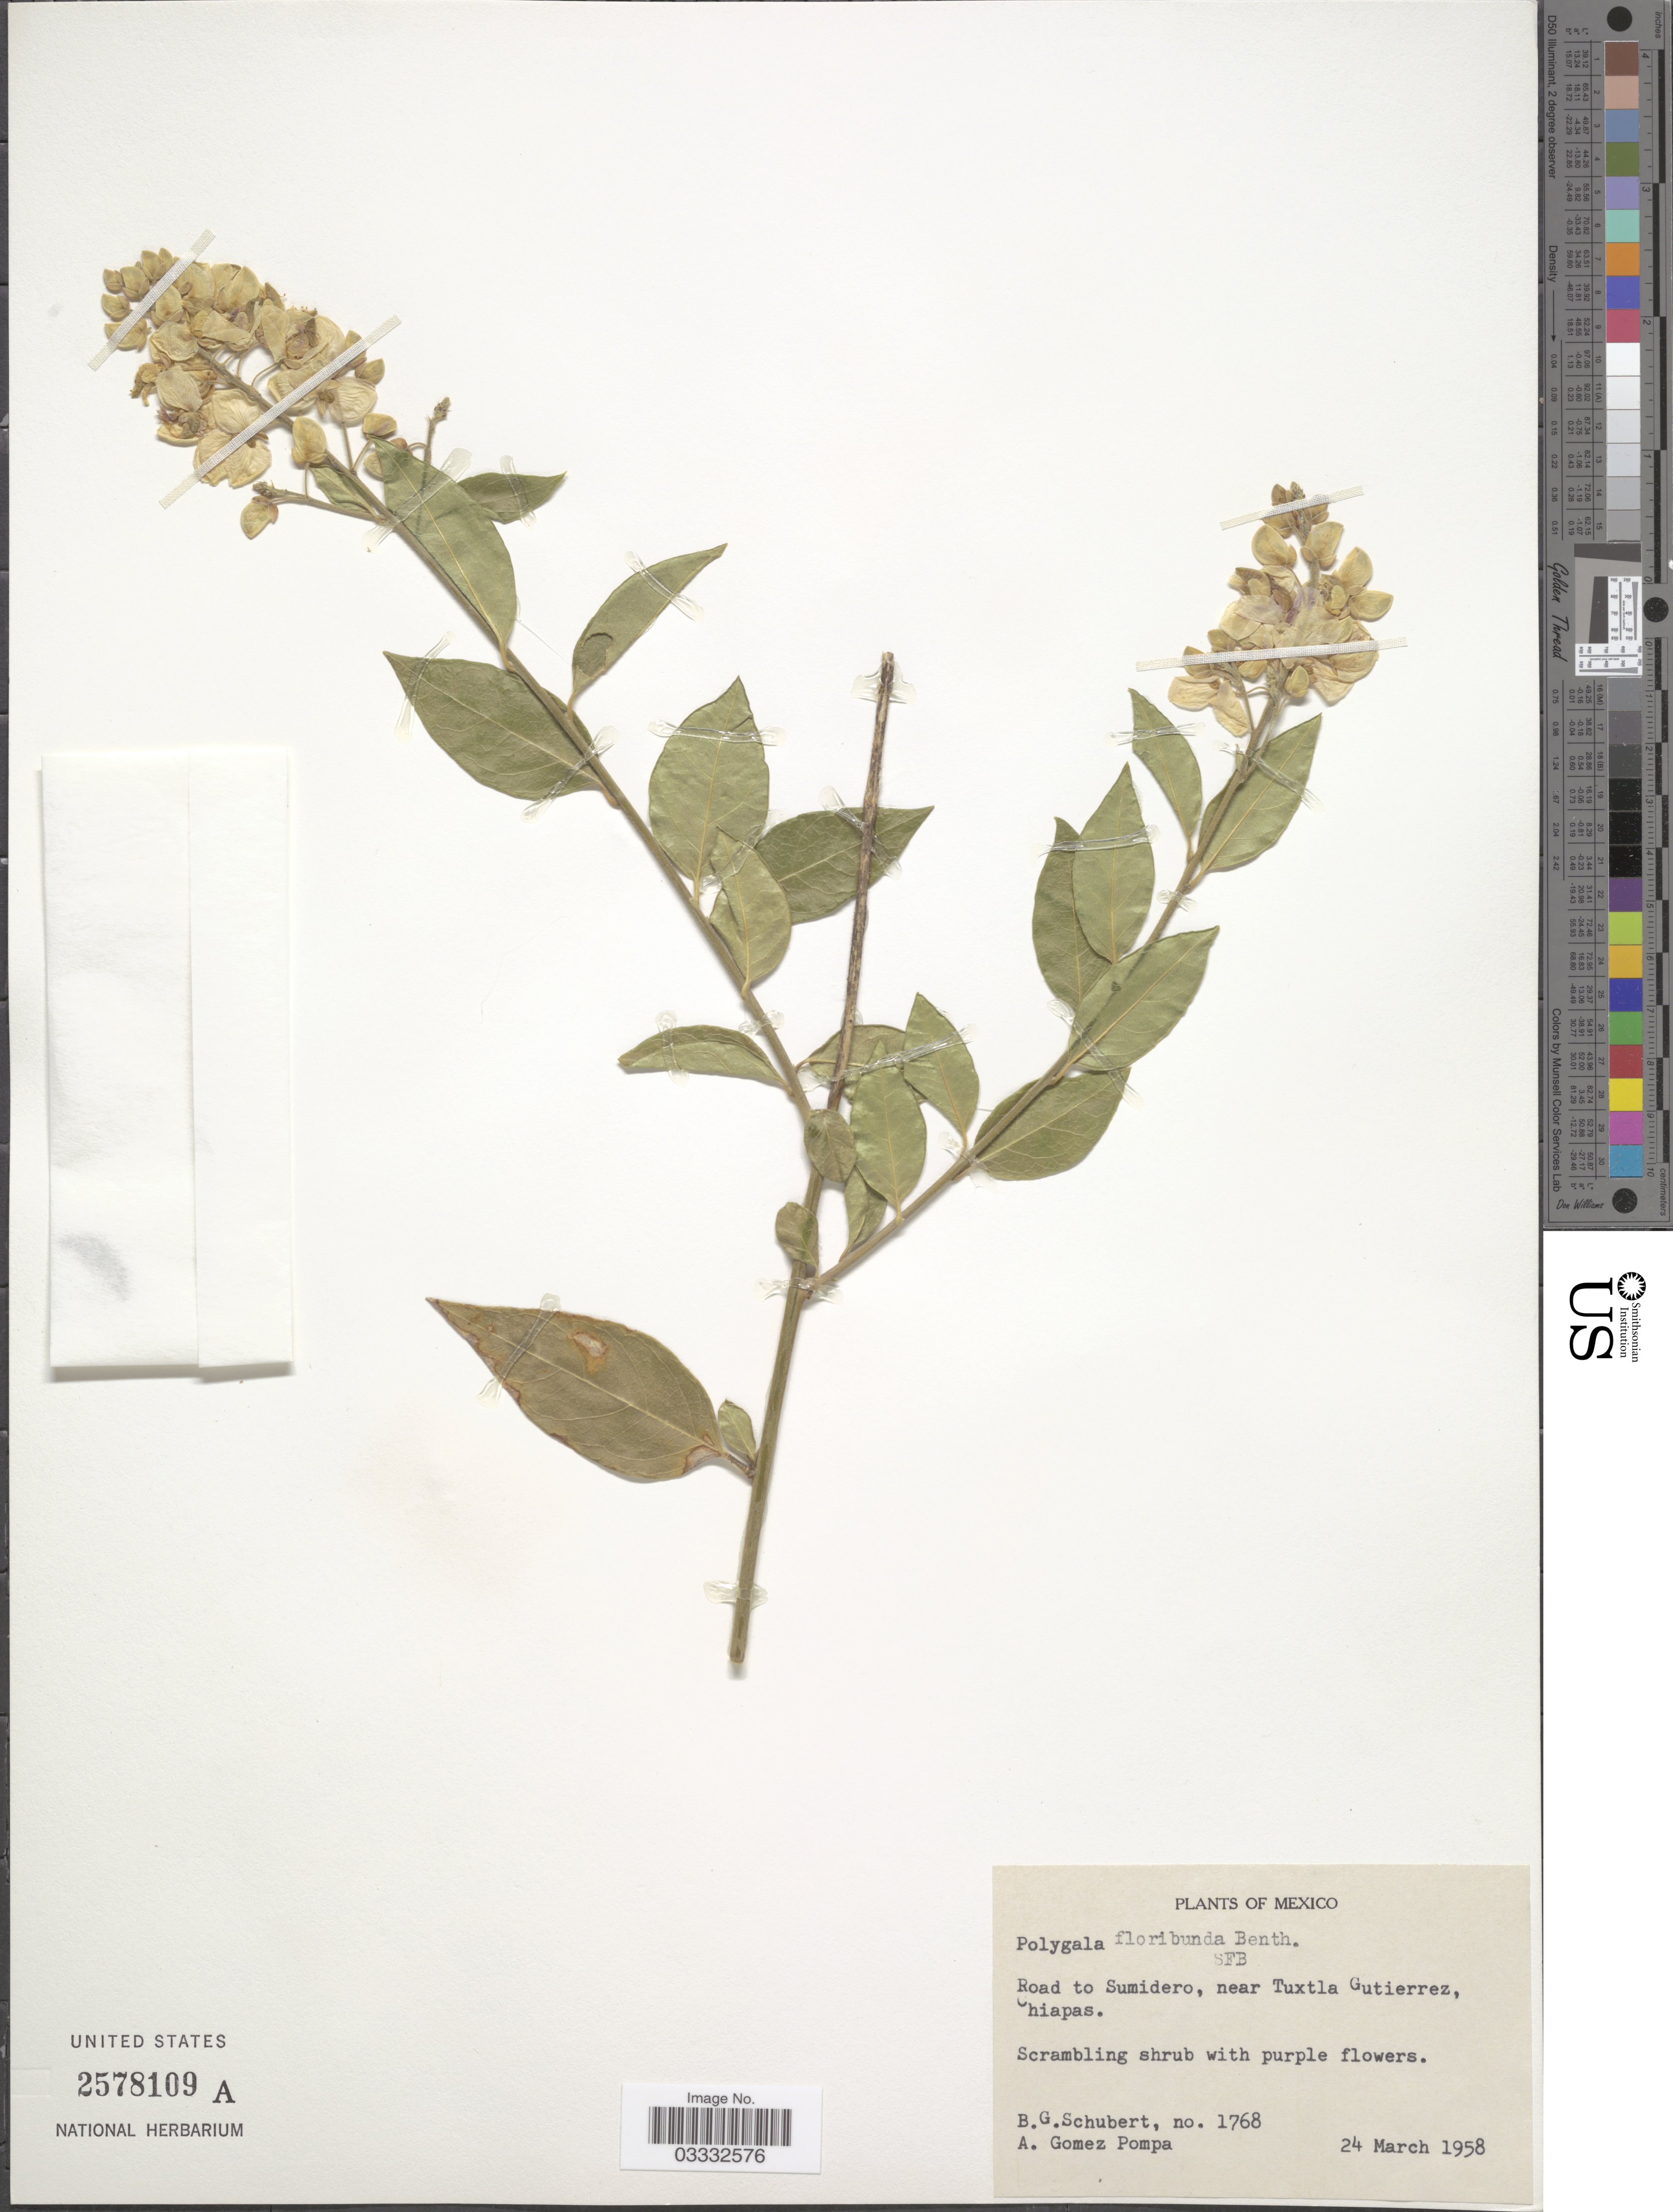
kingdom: Plantae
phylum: Tracheophyta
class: Magnoliopsida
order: Fabales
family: Polygalaceae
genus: Asemeia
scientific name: Asemeia floribunda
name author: (Benth.) J.F.B. Pastore & J.R. Abbott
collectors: B. Schubert & A. Gómez Pompa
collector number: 1768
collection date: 1958-03-24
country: Mexico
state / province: Chiapas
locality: Road to Sumidero, near Tuxtla Gutierrez.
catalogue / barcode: US 2578109A